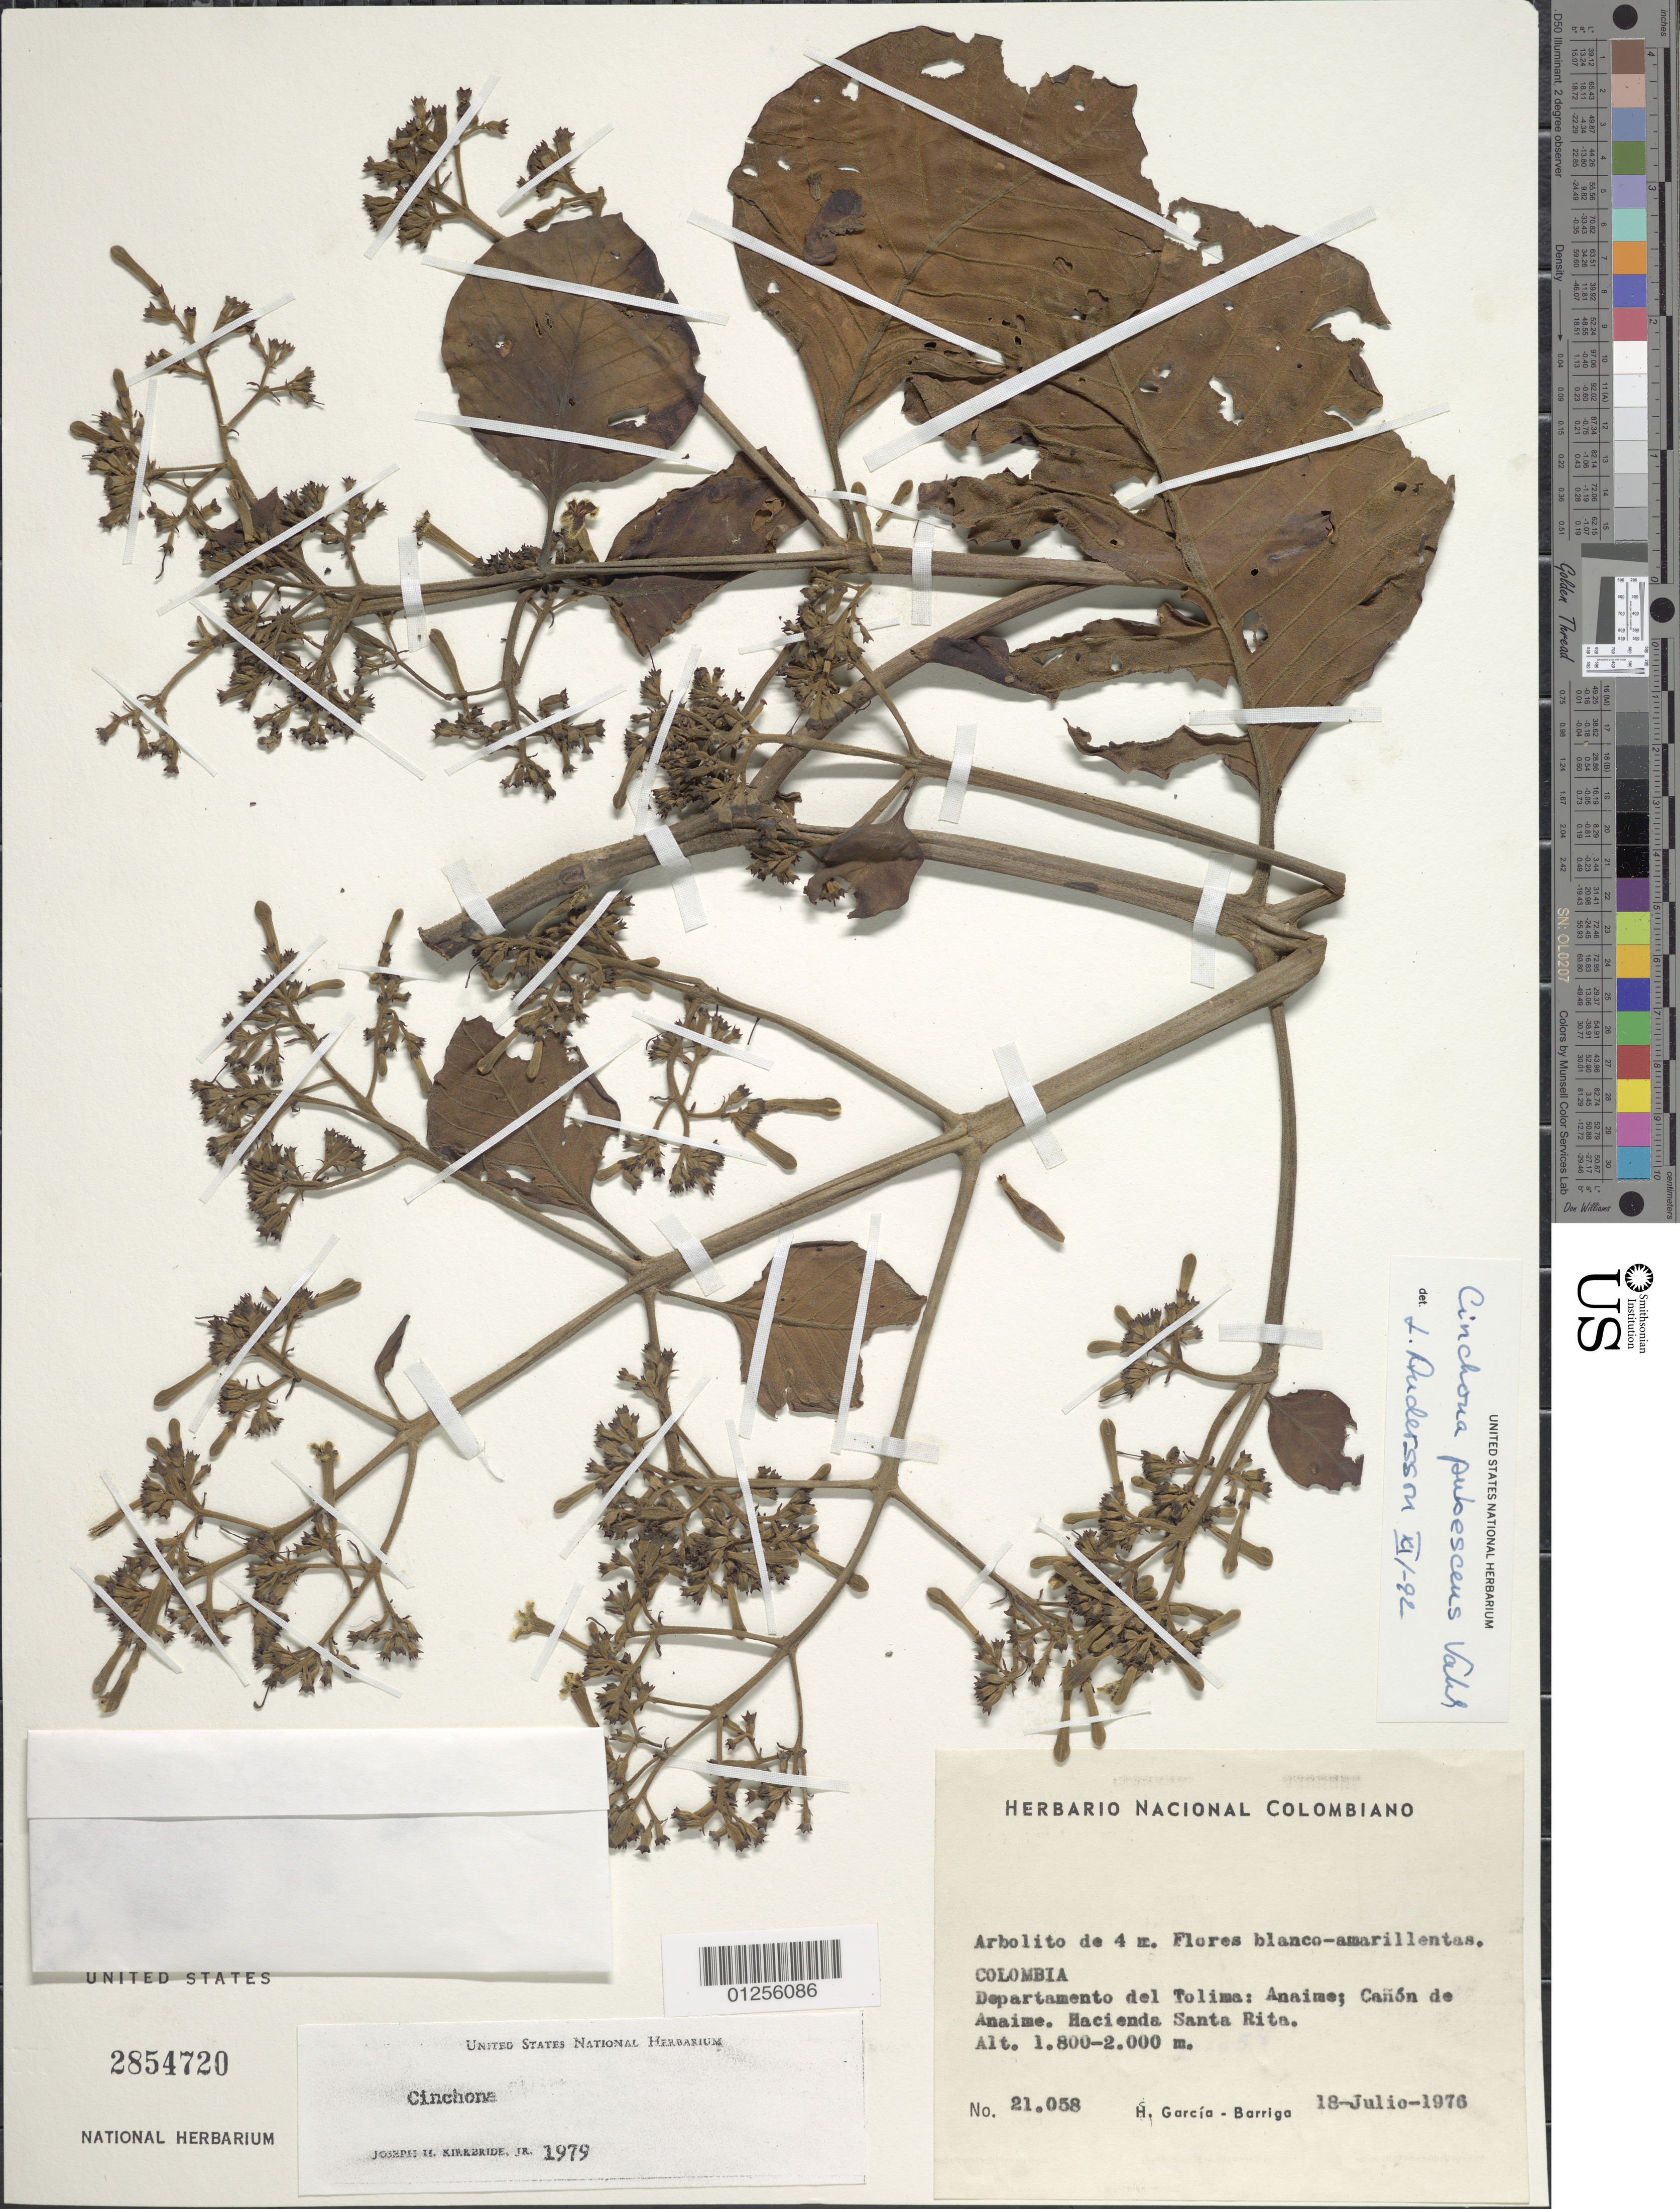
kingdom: Plantae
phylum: Tracheophyta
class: Magnoliopsida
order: Gentianales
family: Rubiaceae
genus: Cinchona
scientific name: Cinchona pubescens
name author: Vahl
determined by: Andersson, [Bengt] Lennart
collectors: H. García Barriga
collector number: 21058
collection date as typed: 18 Jul 1976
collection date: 1976-07-18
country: Colombia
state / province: Tolima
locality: Anaime, Cañon de Anaime, Hacienda Santa Rita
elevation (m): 1800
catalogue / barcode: US 2854720